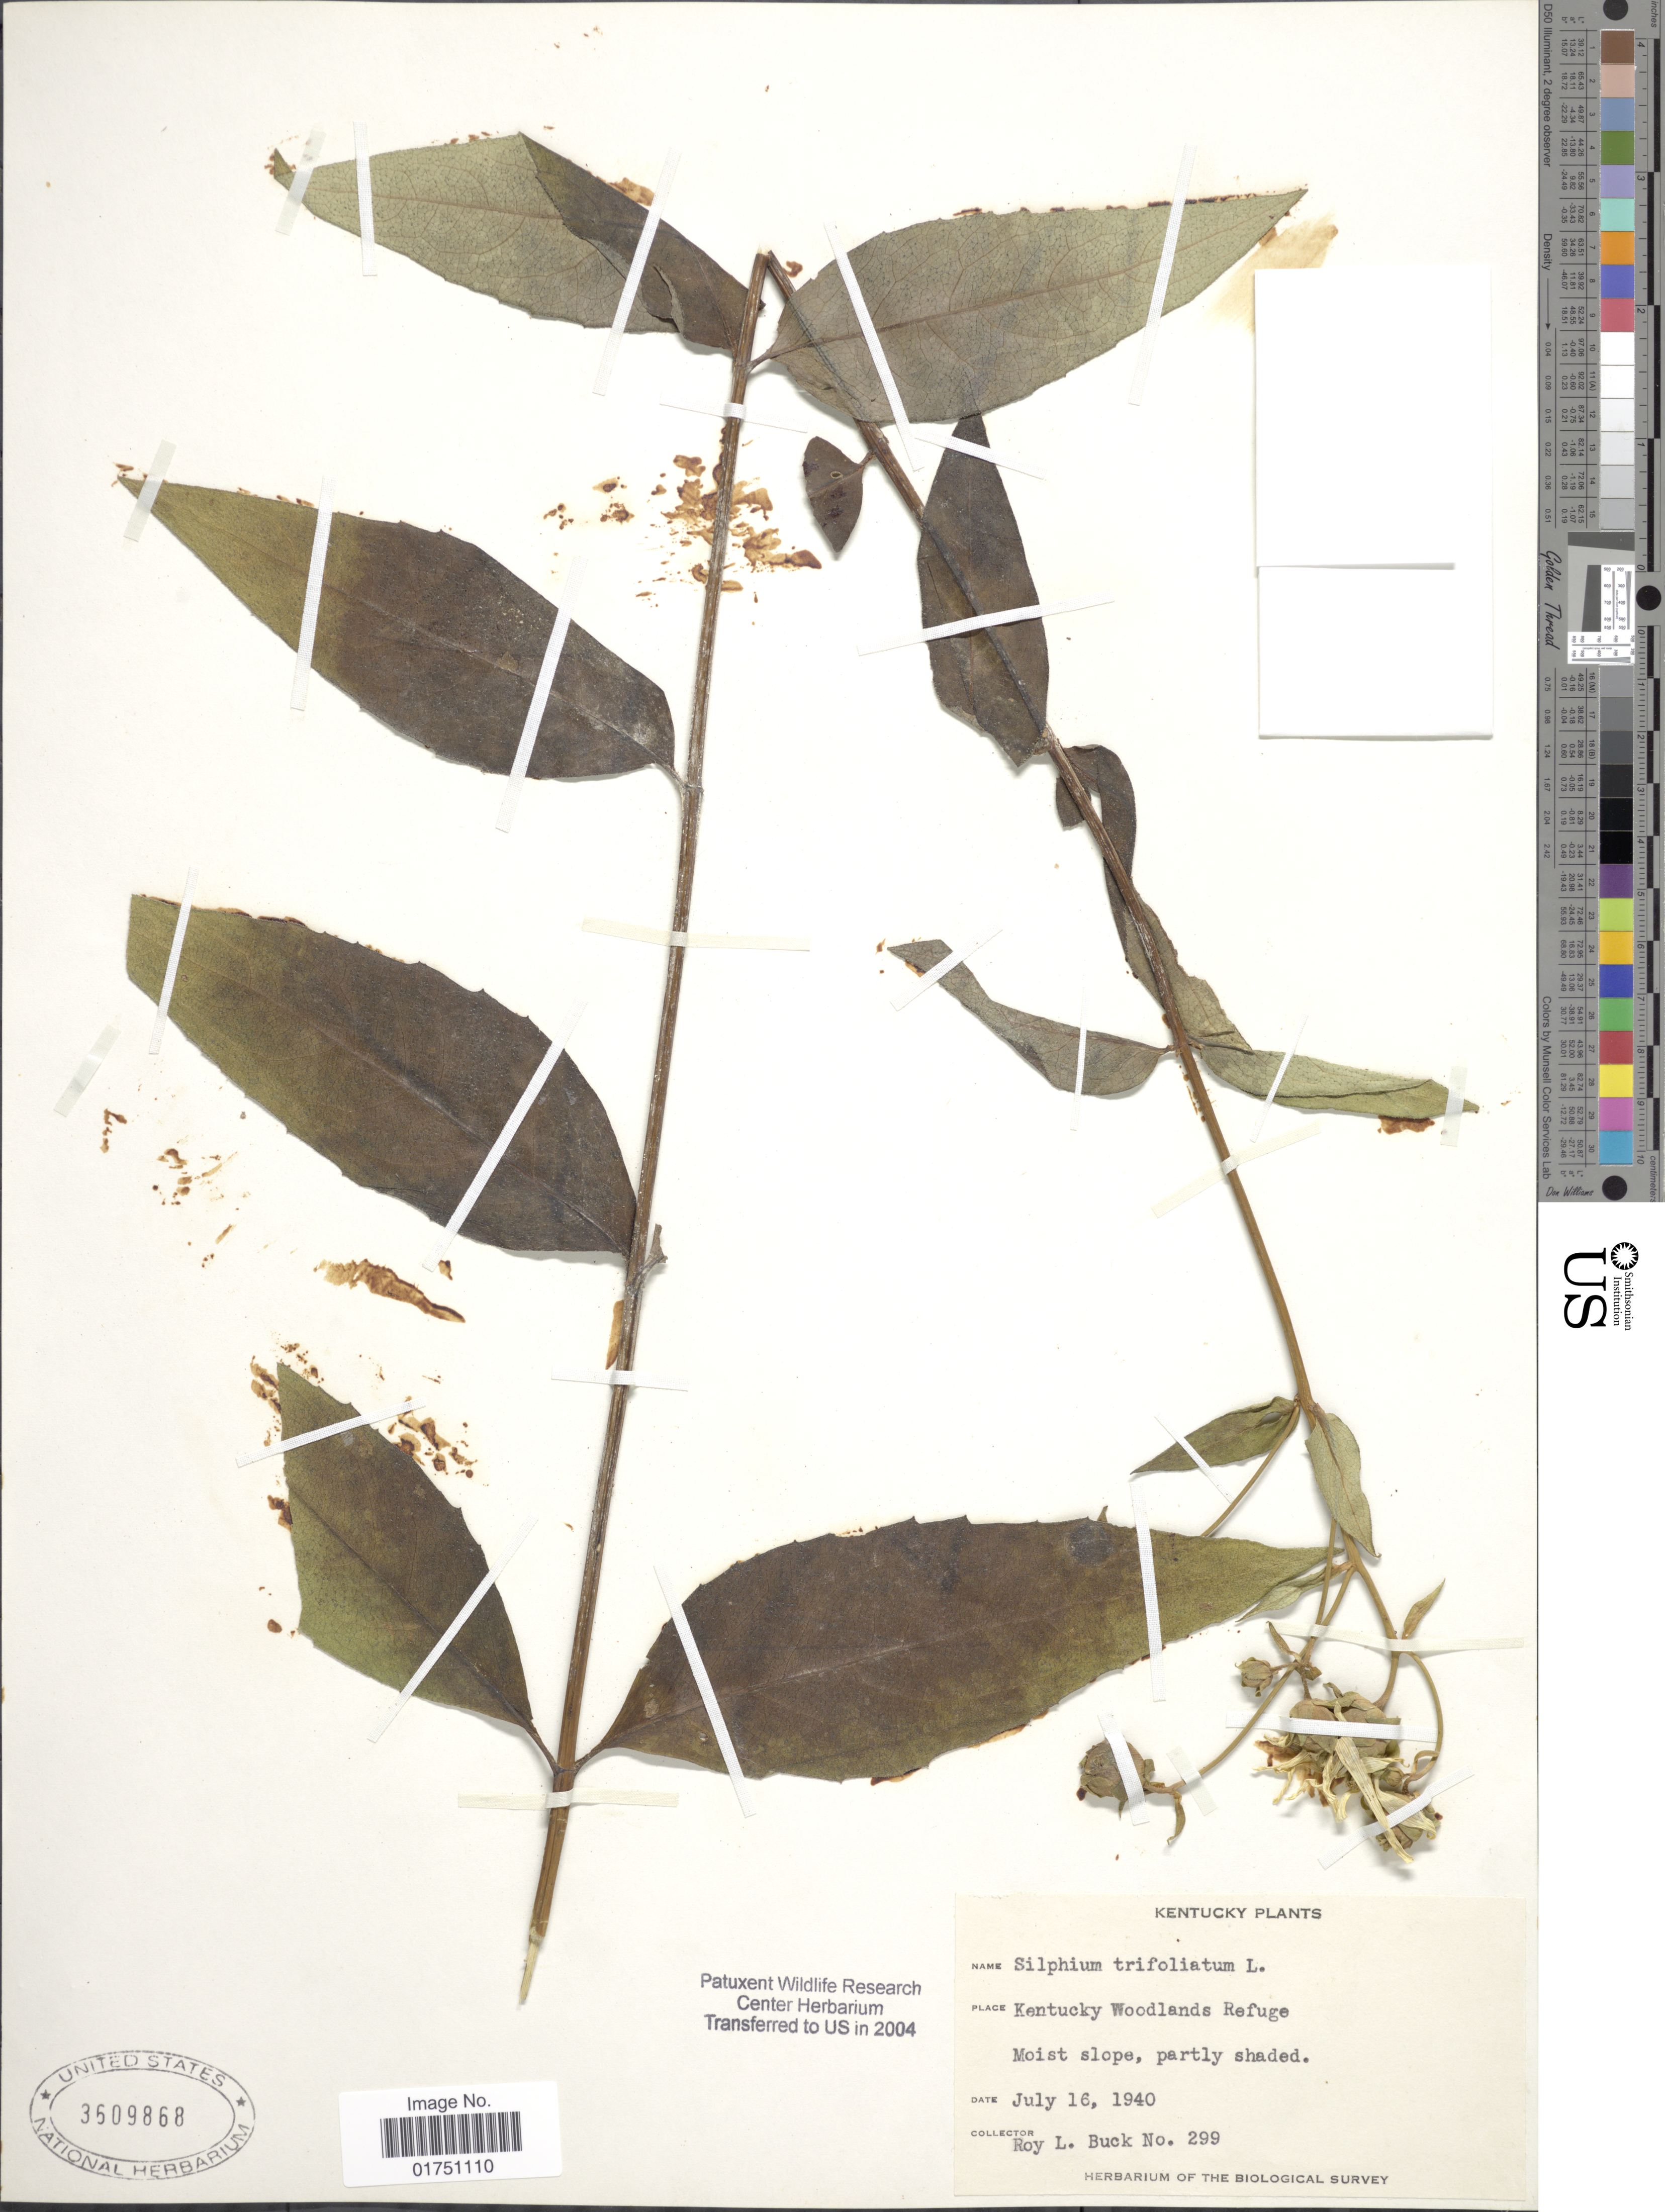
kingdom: Plantae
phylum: Tracheophyta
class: Magnoliopsida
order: Asterales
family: Asteraceae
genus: Silphium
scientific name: Silphium trifoliatum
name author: L.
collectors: R. Buck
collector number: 299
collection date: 1940-07-16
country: United States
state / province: Kentucky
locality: Kentucky Woodlands Refuge.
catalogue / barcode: US 3609868